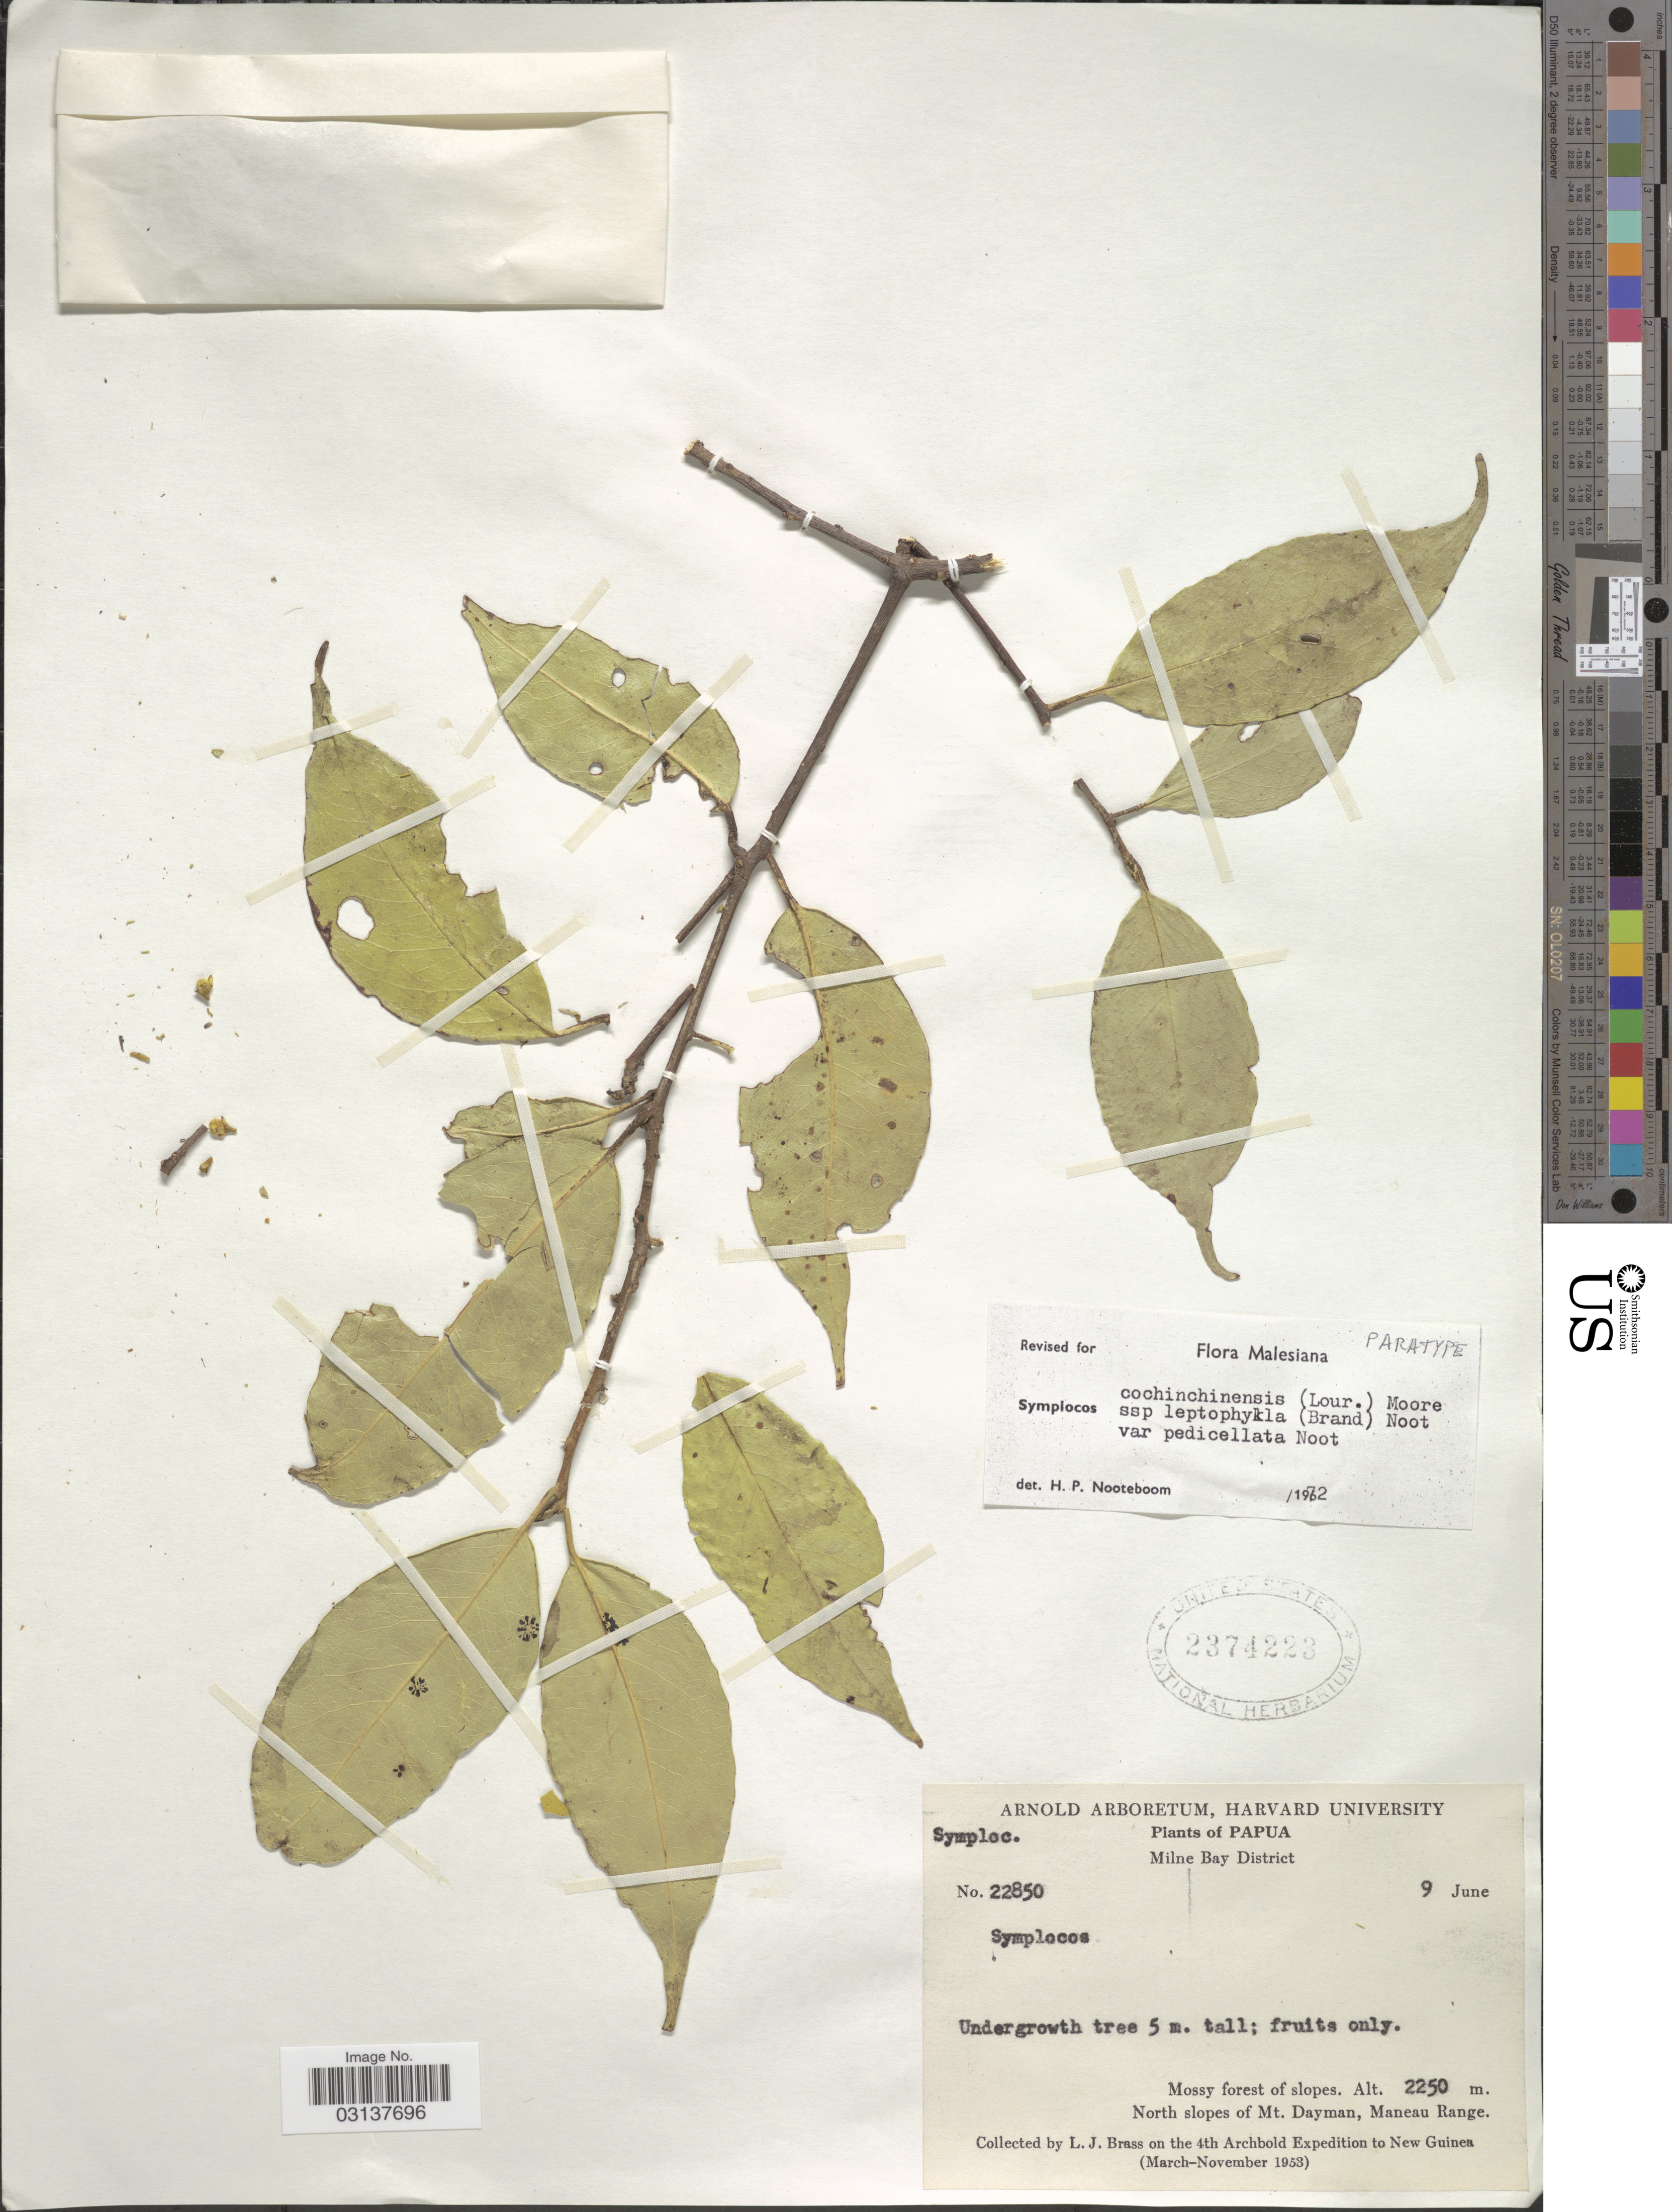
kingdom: Plantae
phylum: Tracheophyta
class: Magnoliopsida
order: Ericales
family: Symplocaceae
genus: Symplocos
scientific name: Symplocos cochinchinensis var. pedicellata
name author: Noot.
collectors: L. J. Brass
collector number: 22850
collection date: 1953-06-09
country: Papua New Guinea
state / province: Milne Bay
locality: Papua, Milne Bay District, Mossy forest of slopes, North slopes of Mt. Dayman, Maneau Range.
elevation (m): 2250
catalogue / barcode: US 2374223